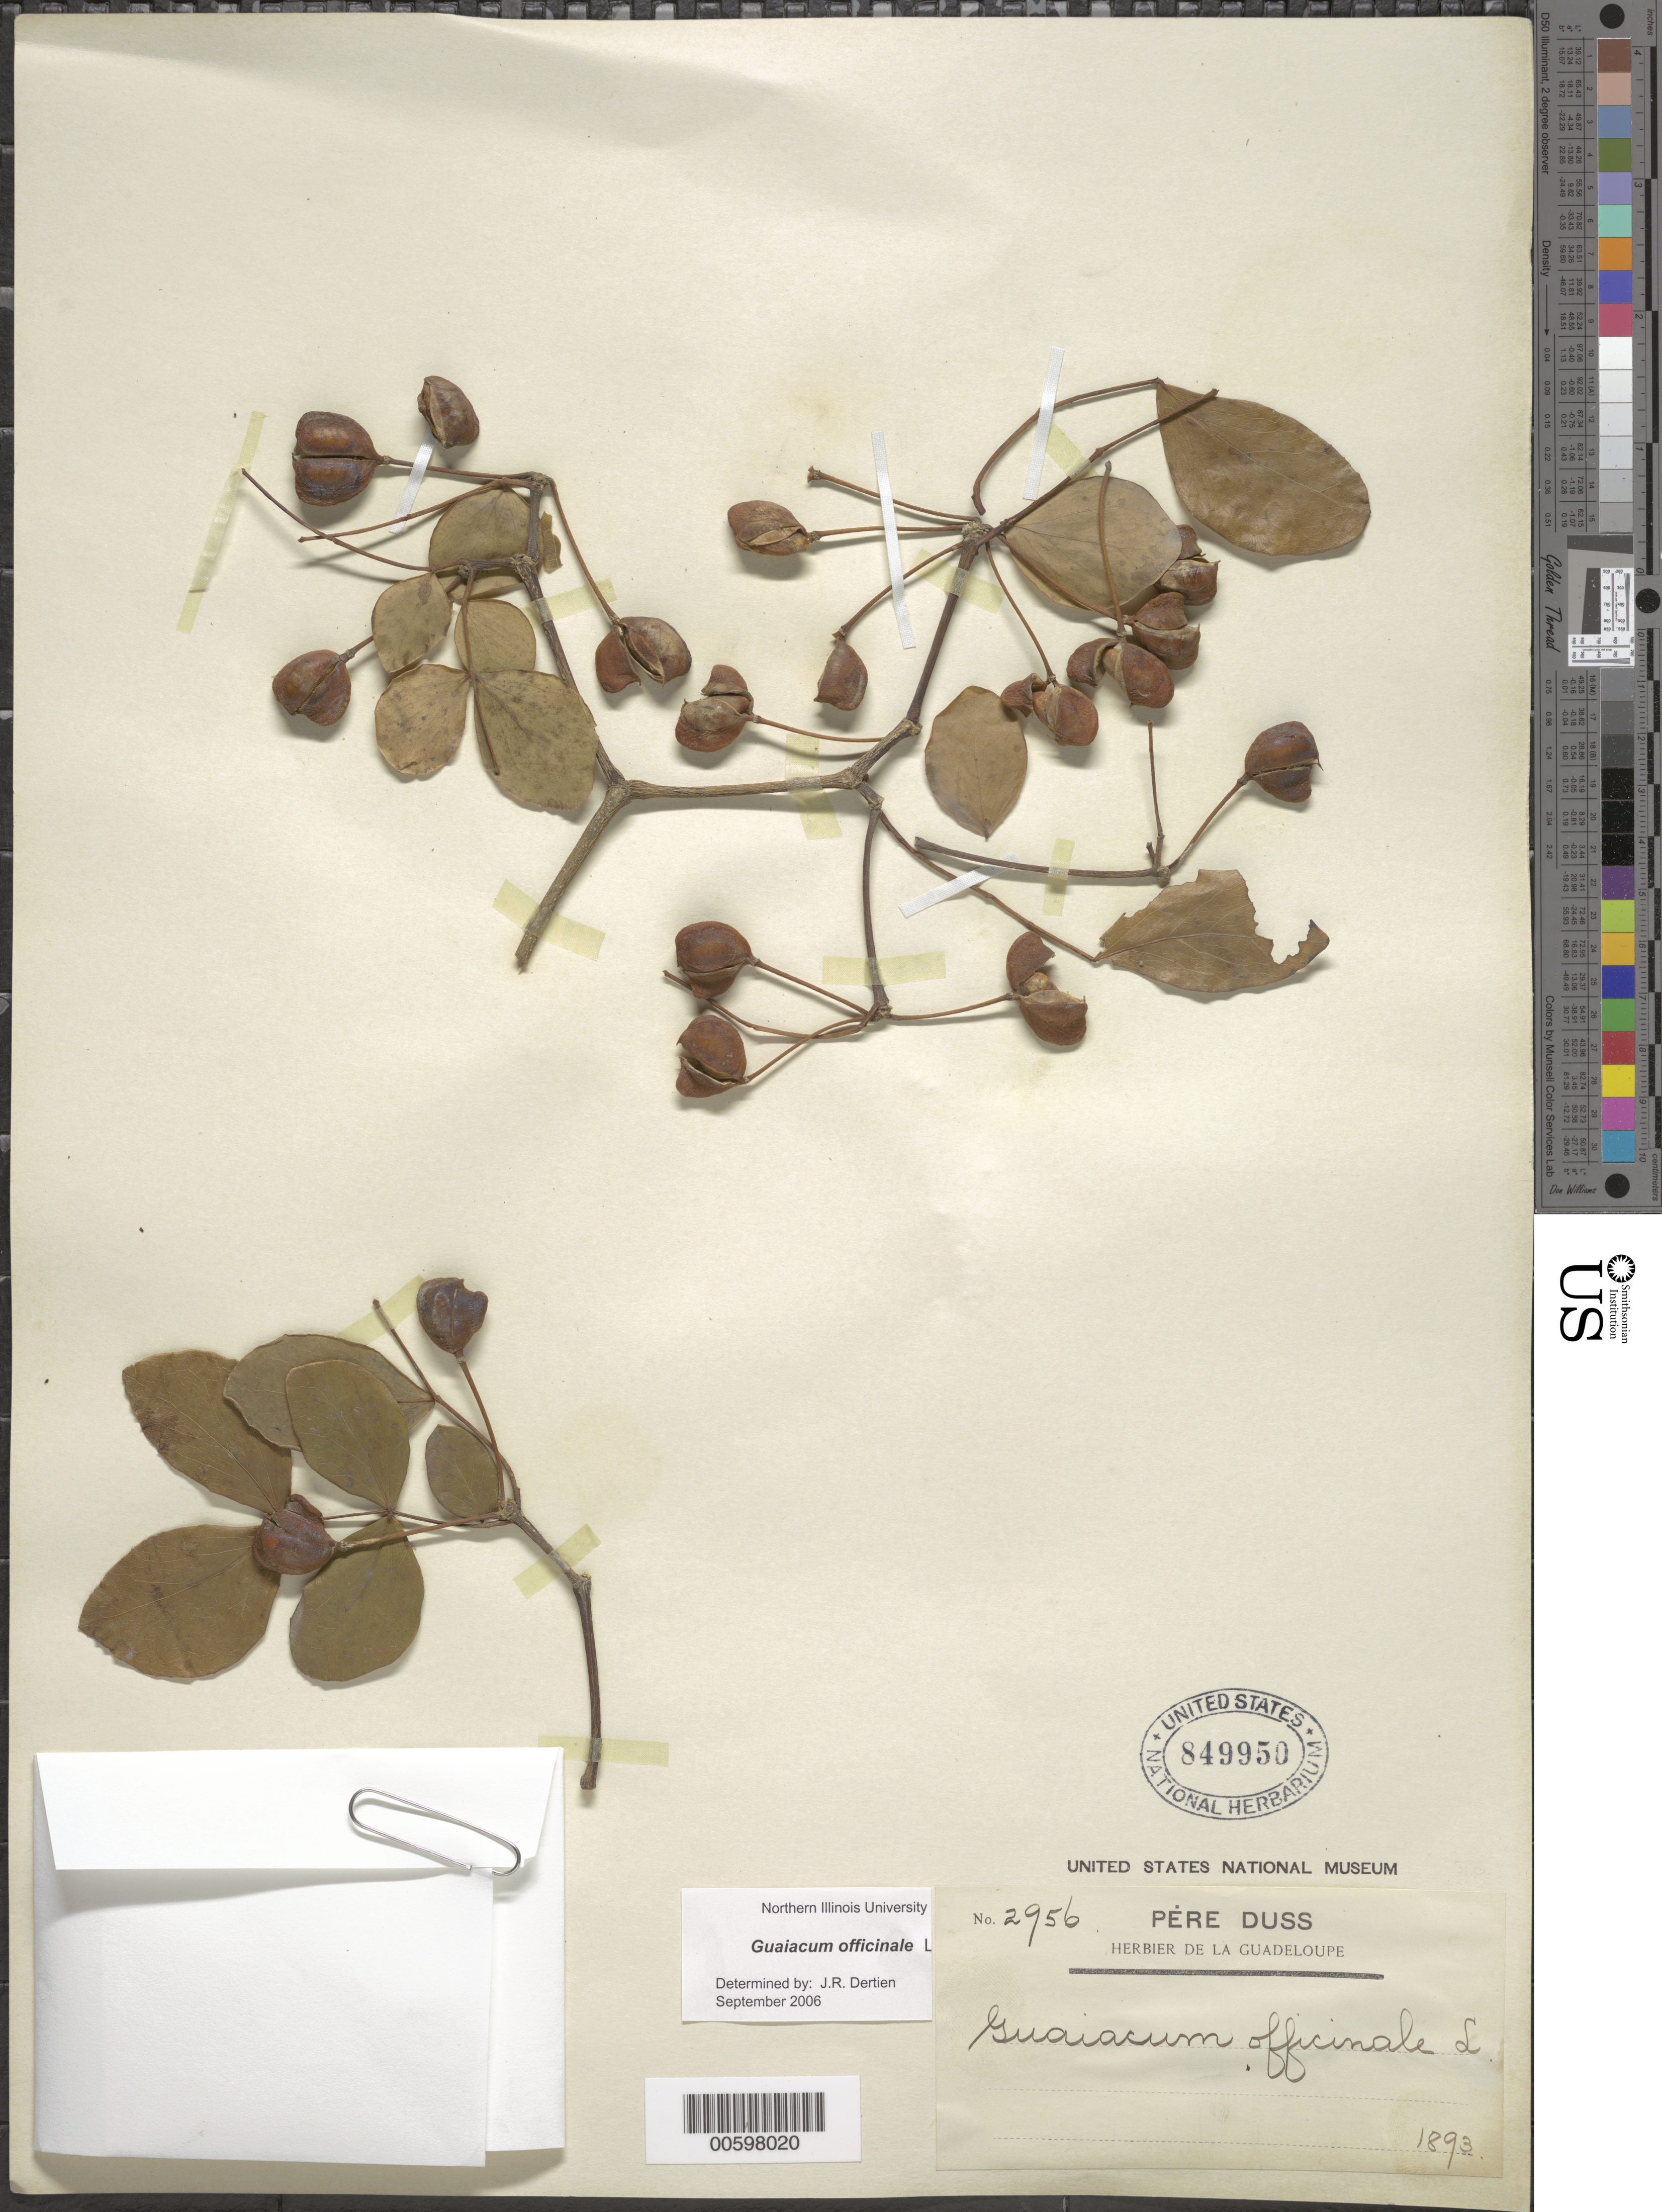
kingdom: Plantae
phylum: Tracheophyta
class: Magnoliopsida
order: Zygophyllales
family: Zygophyllaceae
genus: Guaiacum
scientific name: Guaiacum officinale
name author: L.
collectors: Père Duss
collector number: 2956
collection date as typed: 1893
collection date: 1893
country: Guadeloupe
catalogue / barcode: US 849950